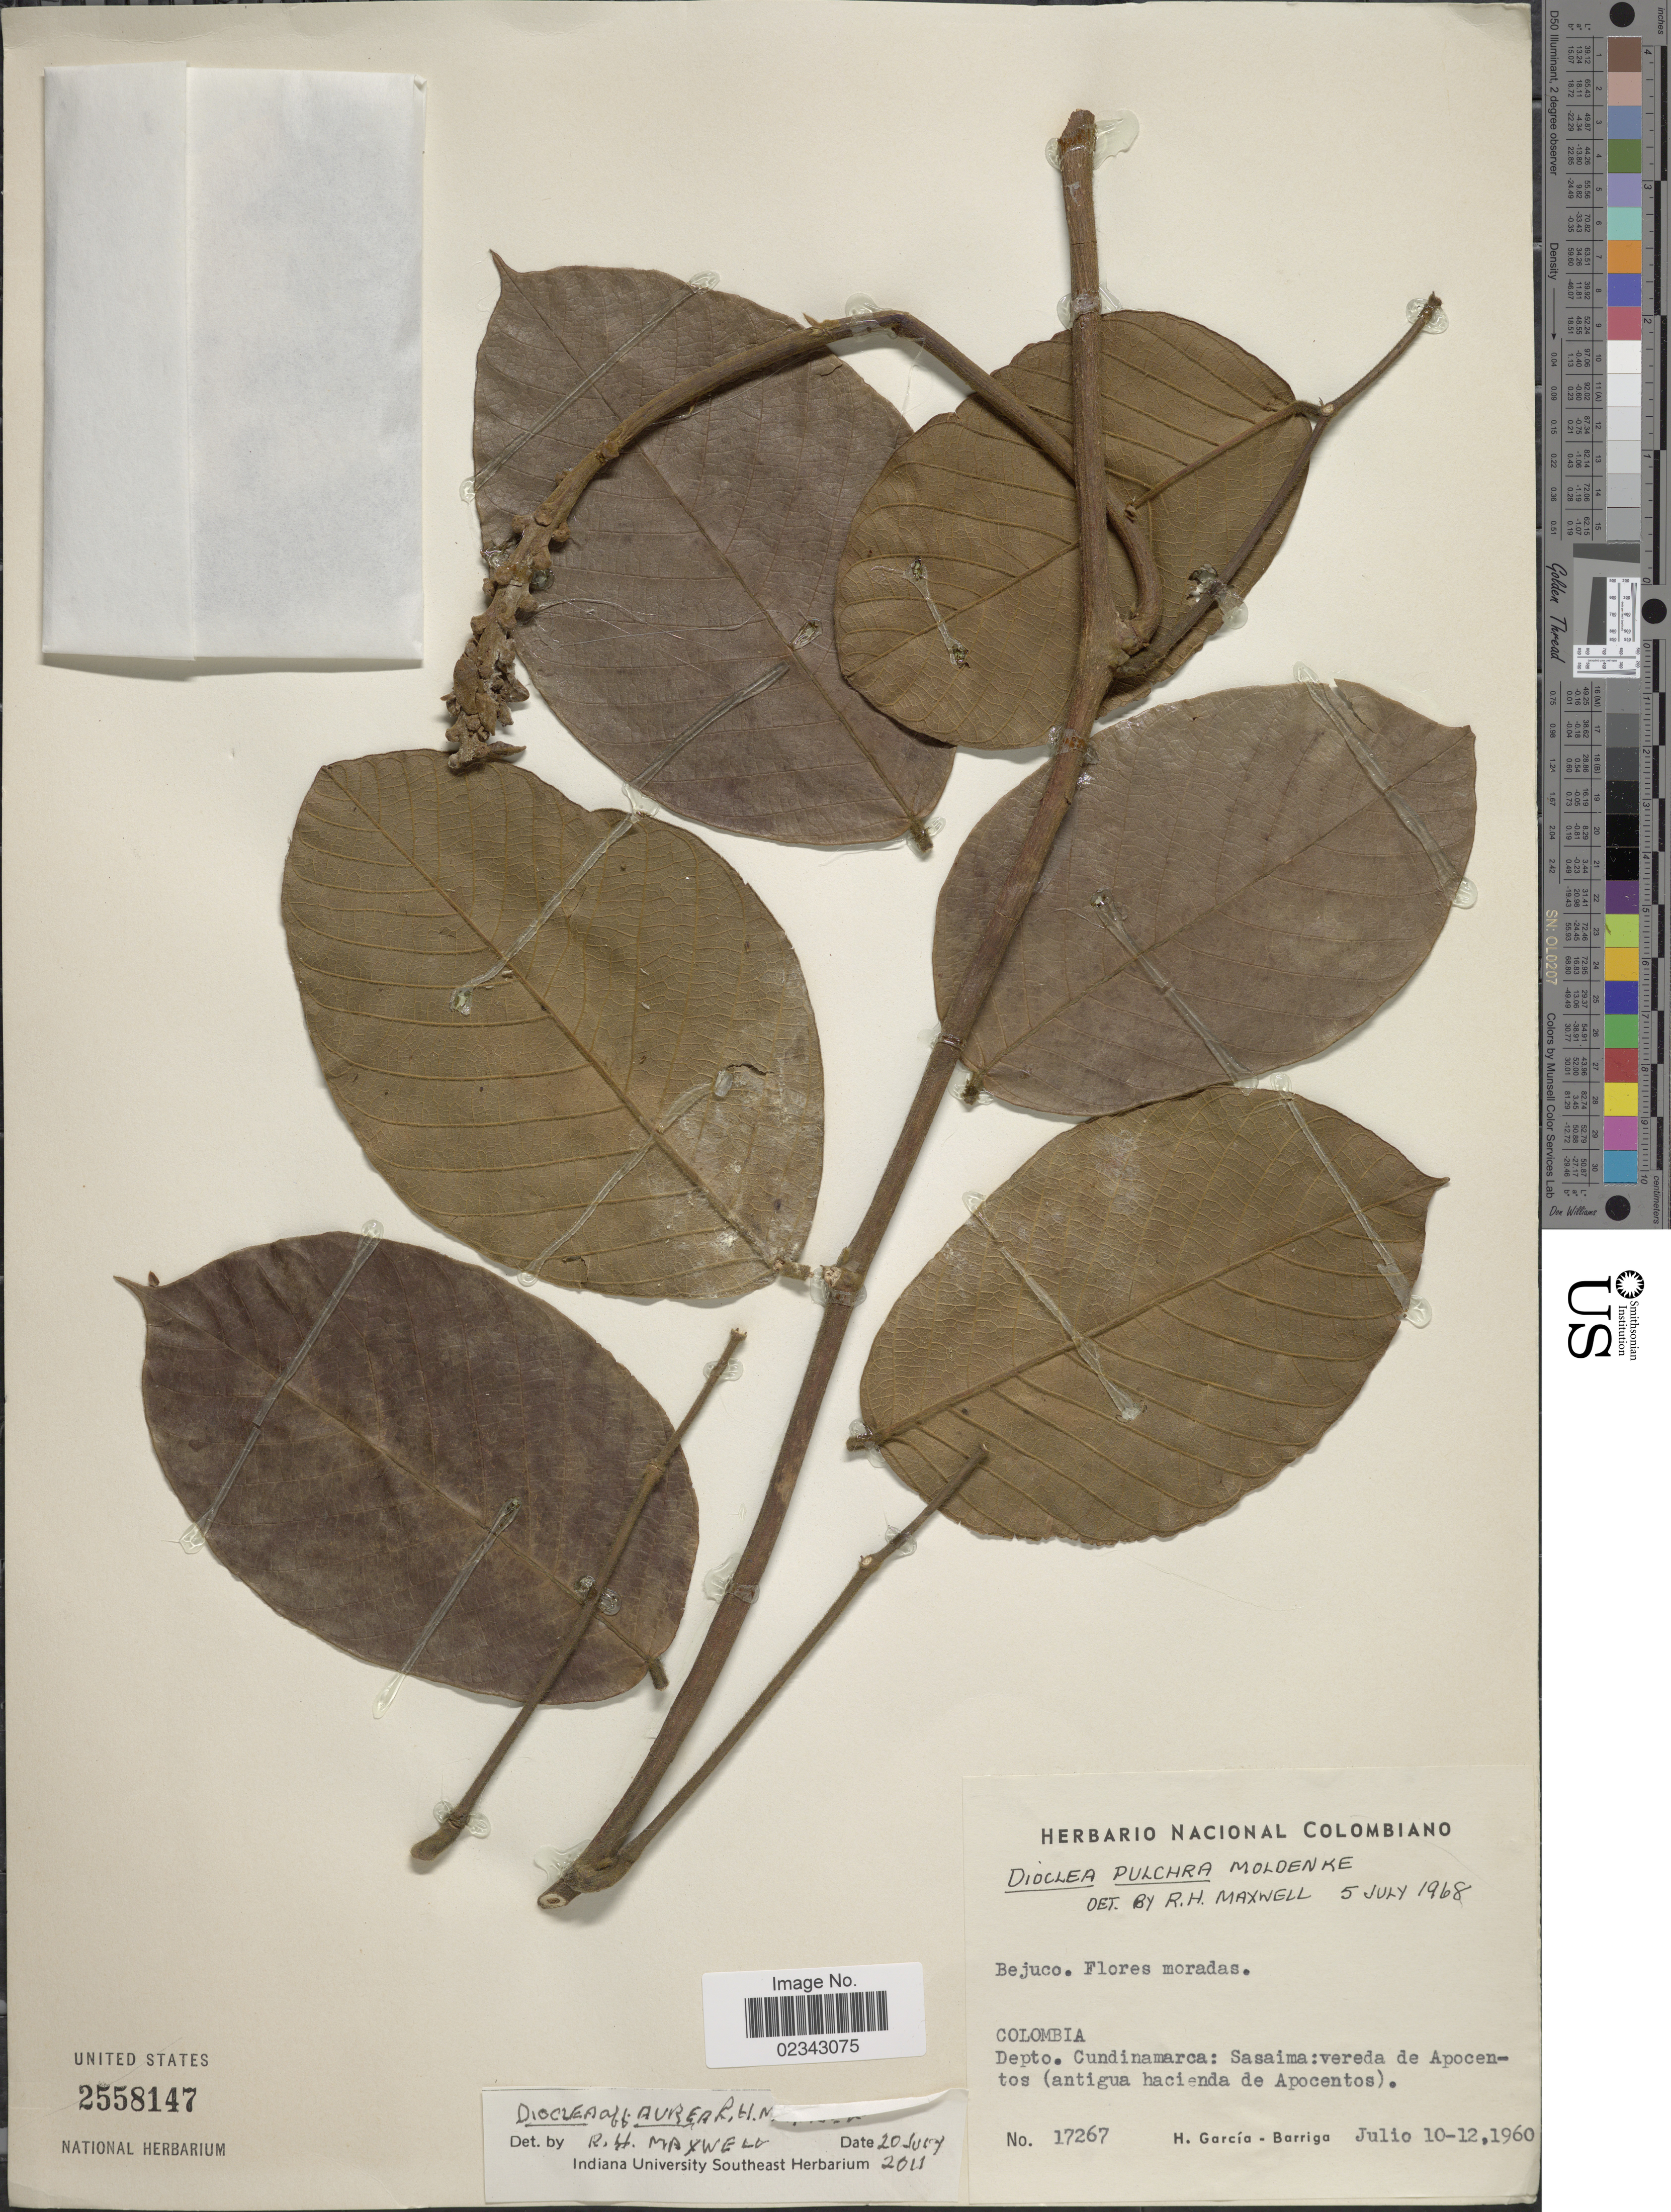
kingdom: Plantae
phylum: Tracheophyta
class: Magnoliopsida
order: Fabales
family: Fabaceae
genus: Macropsychanthus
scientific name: Macropsychanthus aff. aureus (R.H. Maxwell) L.P. Queiroz & Snak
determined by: Strong, Mark T., (BOT), Smithsonian Institution - National Museum of Natural History (UNITED STATES)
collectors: H. García Barriga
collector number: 17267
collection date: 1960-07-10/1960-07-12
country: Colombia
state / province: Cundinamarca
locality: Depto. Cundinamarca: Sasaima: vereda de Apocentos (antigua hacienda de Apocentos)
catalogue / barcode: US 2558147